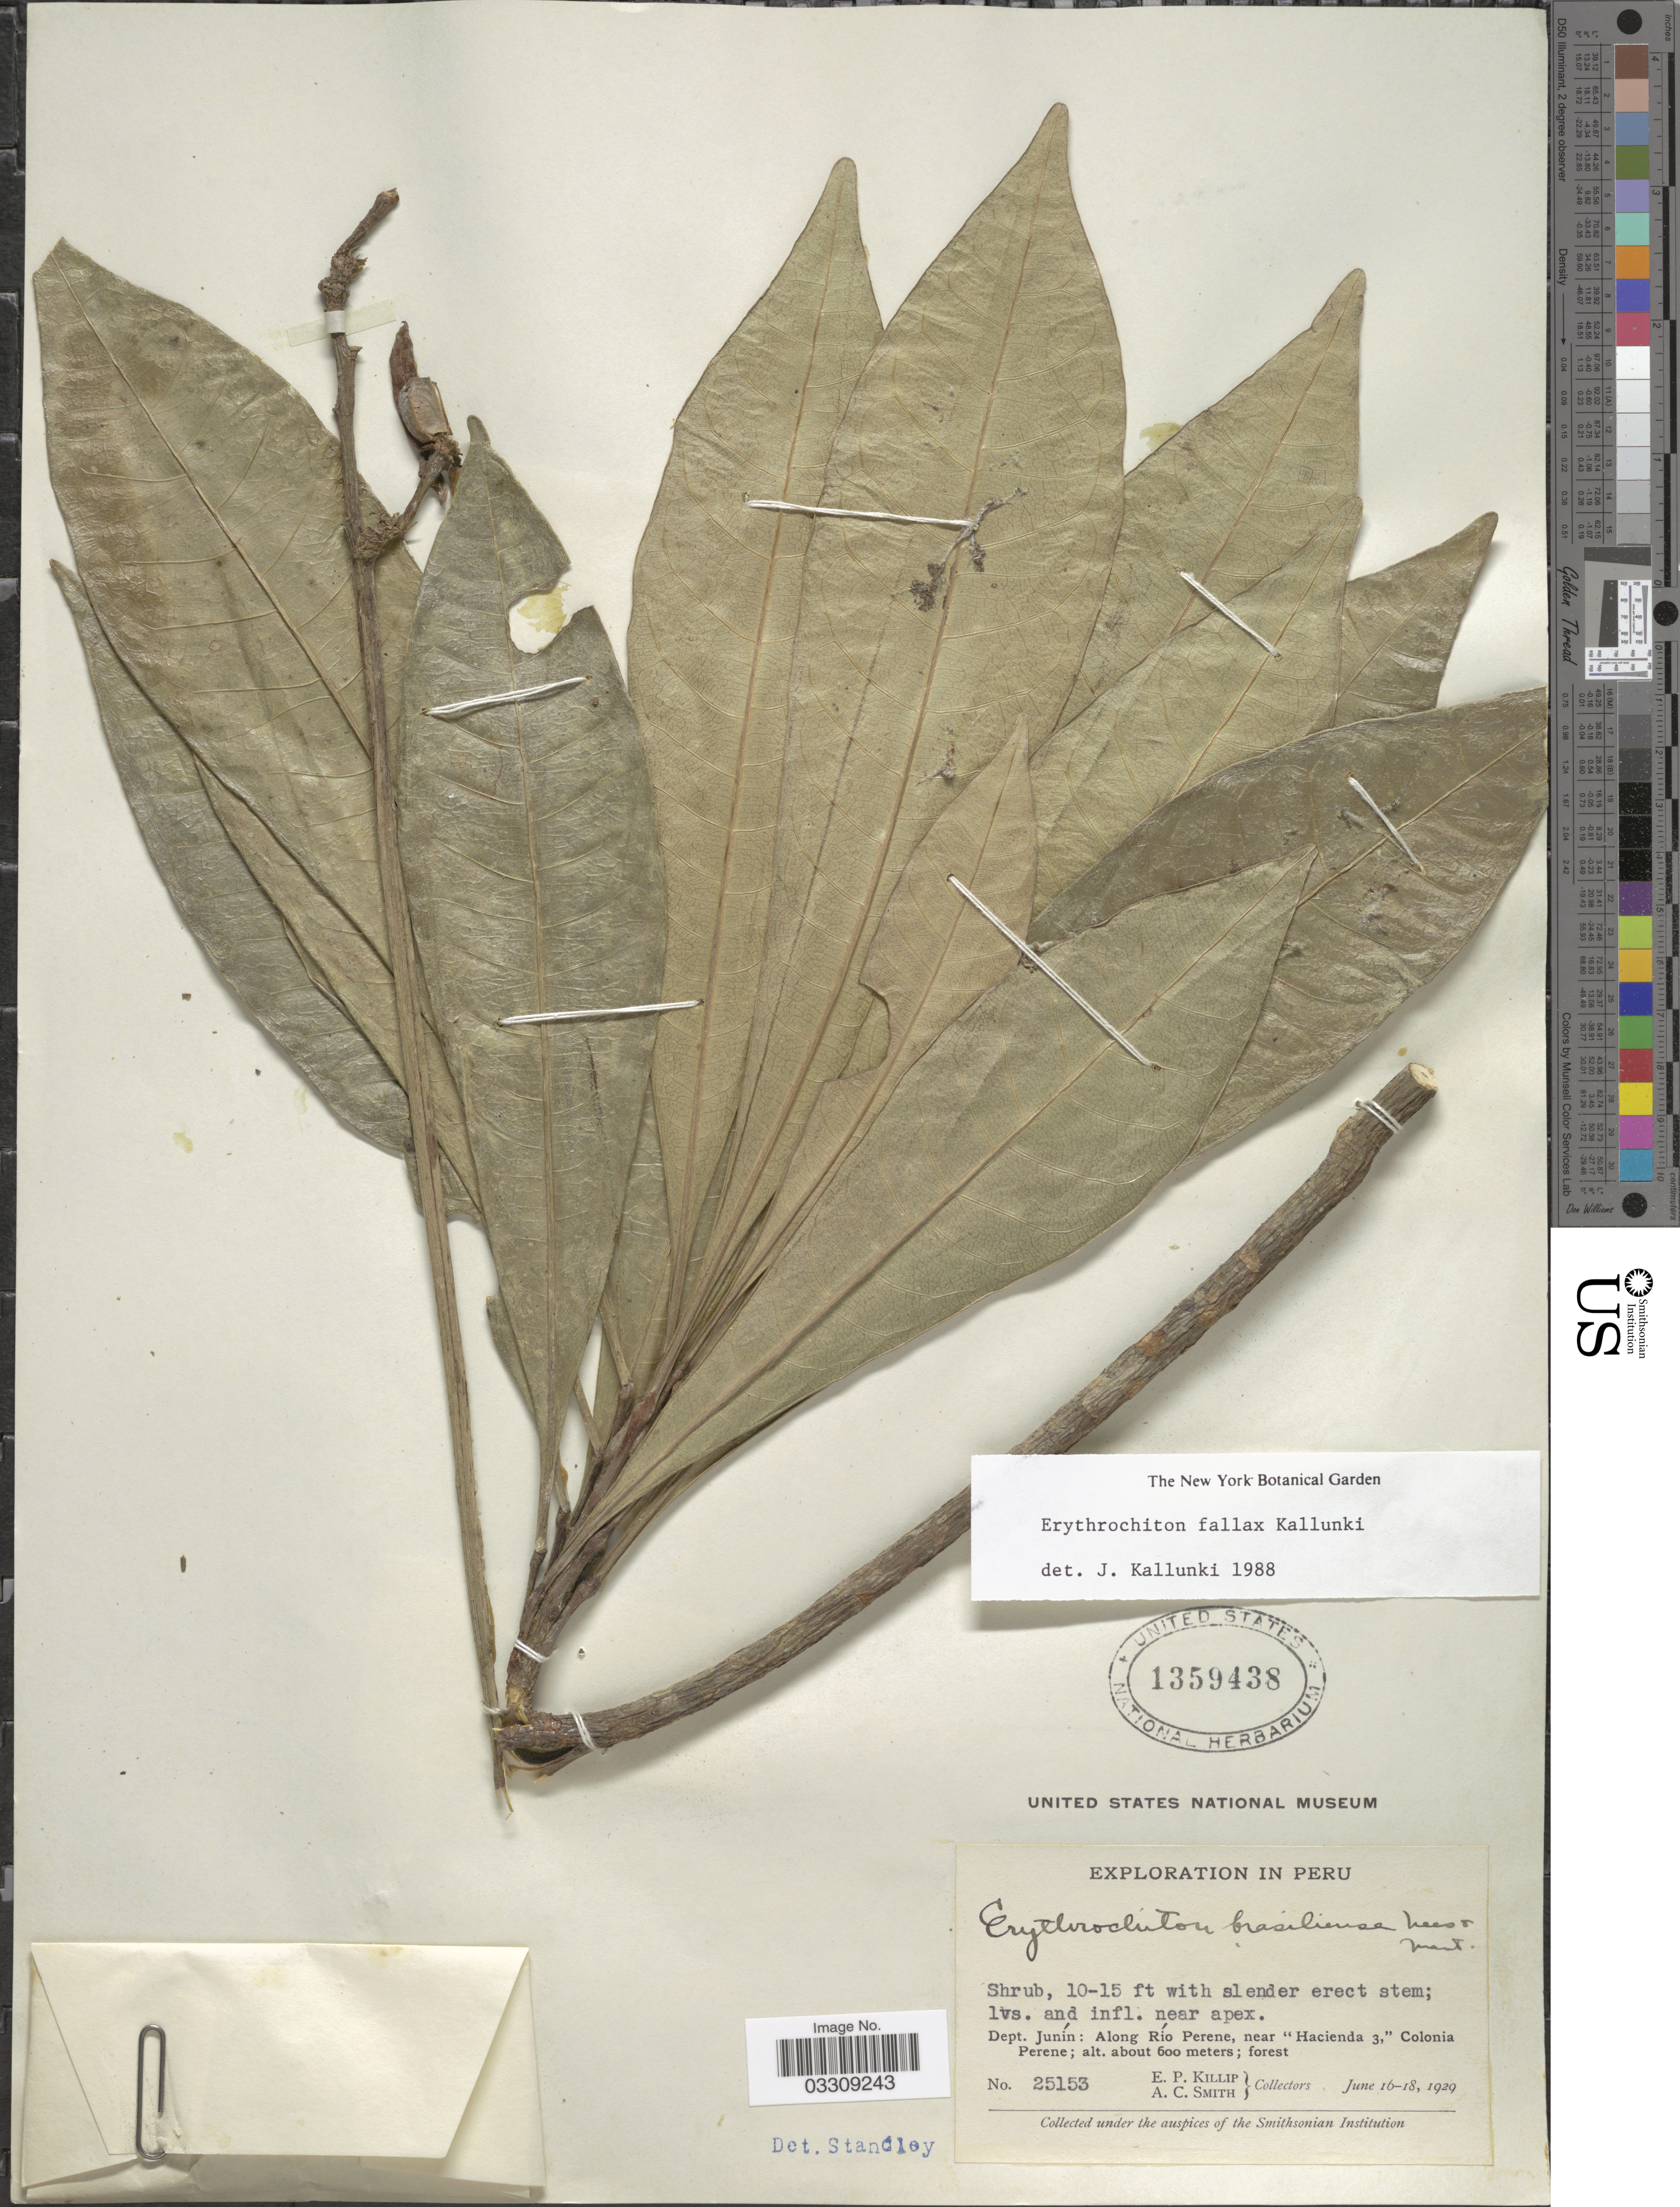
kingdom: Plantae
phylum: Tracheophyta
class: Magnoliopsida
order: Sapindales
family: Rutaceae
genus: Erythrochiton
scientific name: Erythrochiton fallax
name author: Kallunki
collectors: E. P. Killip & A. C. Smith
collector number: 25153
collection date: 1929-06-16/1929-06-18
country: Peru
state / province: Junín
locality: Dept. Junín: Along Río Perene, near "Hacienda 3," Colonia Perene.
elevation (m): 600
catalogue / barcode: US 1359438